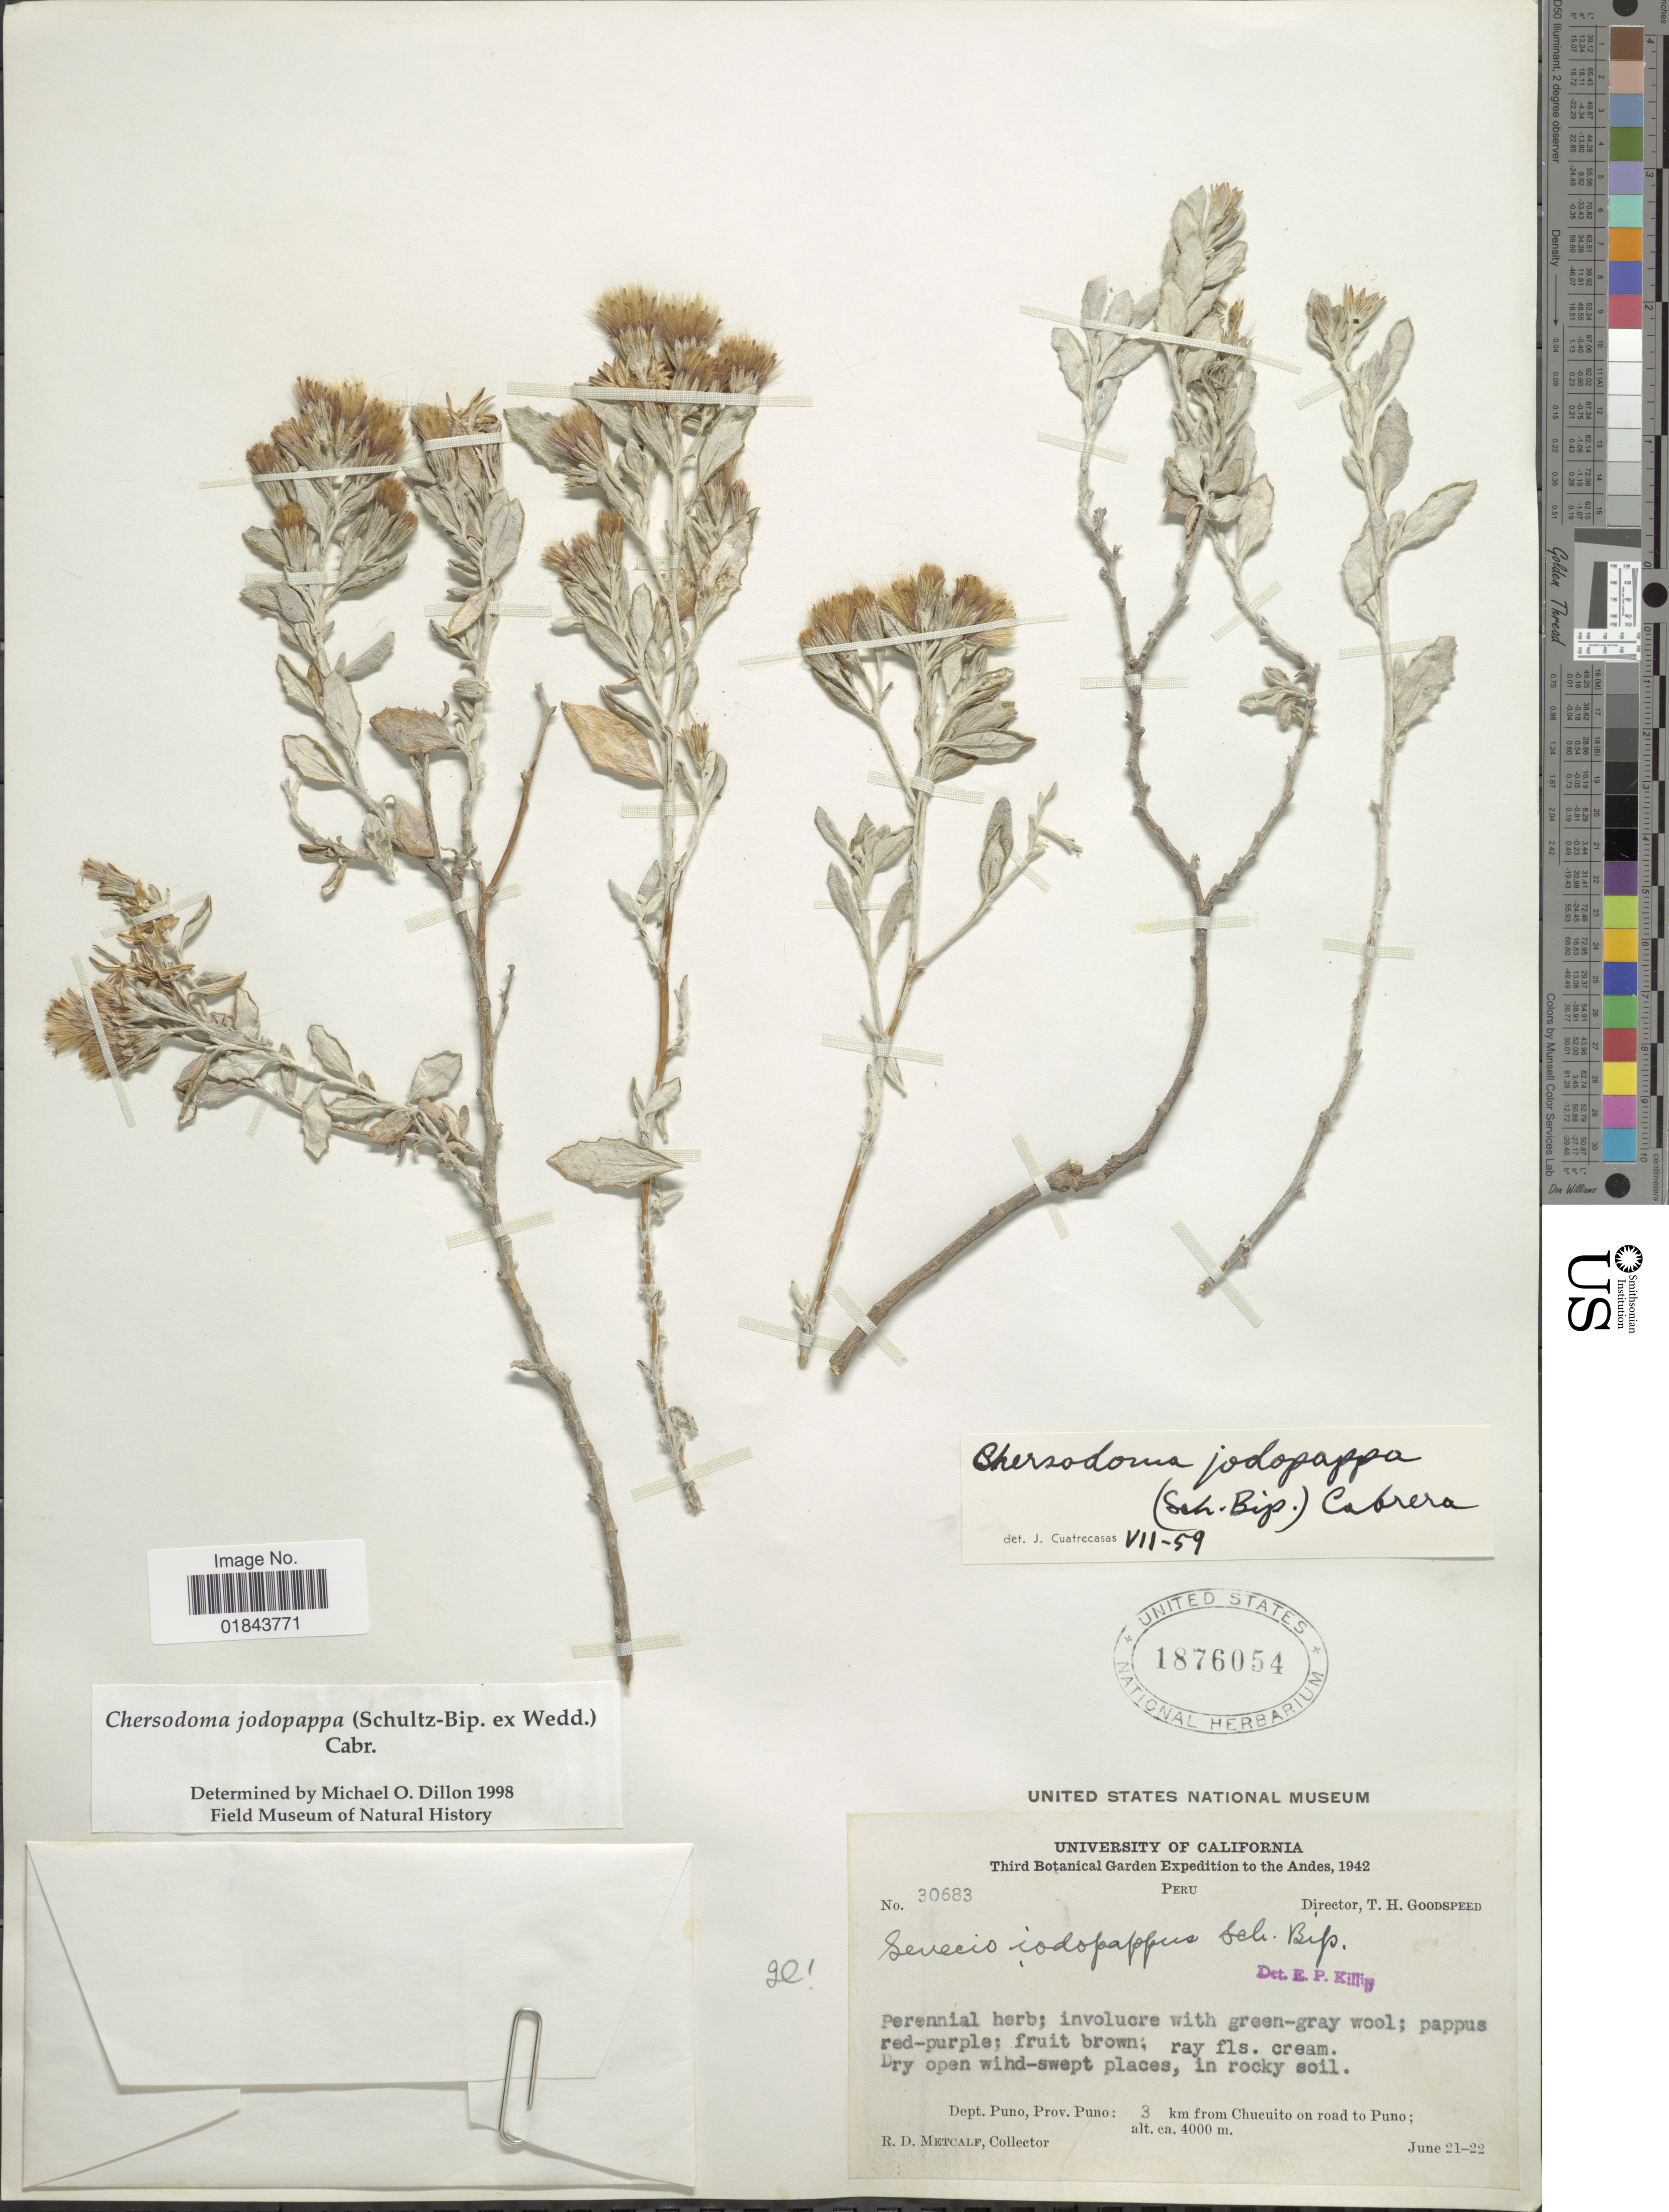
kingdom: Plantae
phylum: Tracheophyta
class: Magnoliopsida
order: Asterales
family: Asteraceae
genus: Chersodoma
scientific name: Chersodoma jodopappa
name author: (Sch. Bip.) Cabrera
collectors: R. D. Metcalf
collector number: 30683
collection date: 1942-06-21/1942-06-22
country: Peru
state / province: Puno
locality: Dept. Puno, Prov. Puno: 3 km from Chucuito on road to Puno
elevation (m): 4000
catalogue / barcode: US 1876054